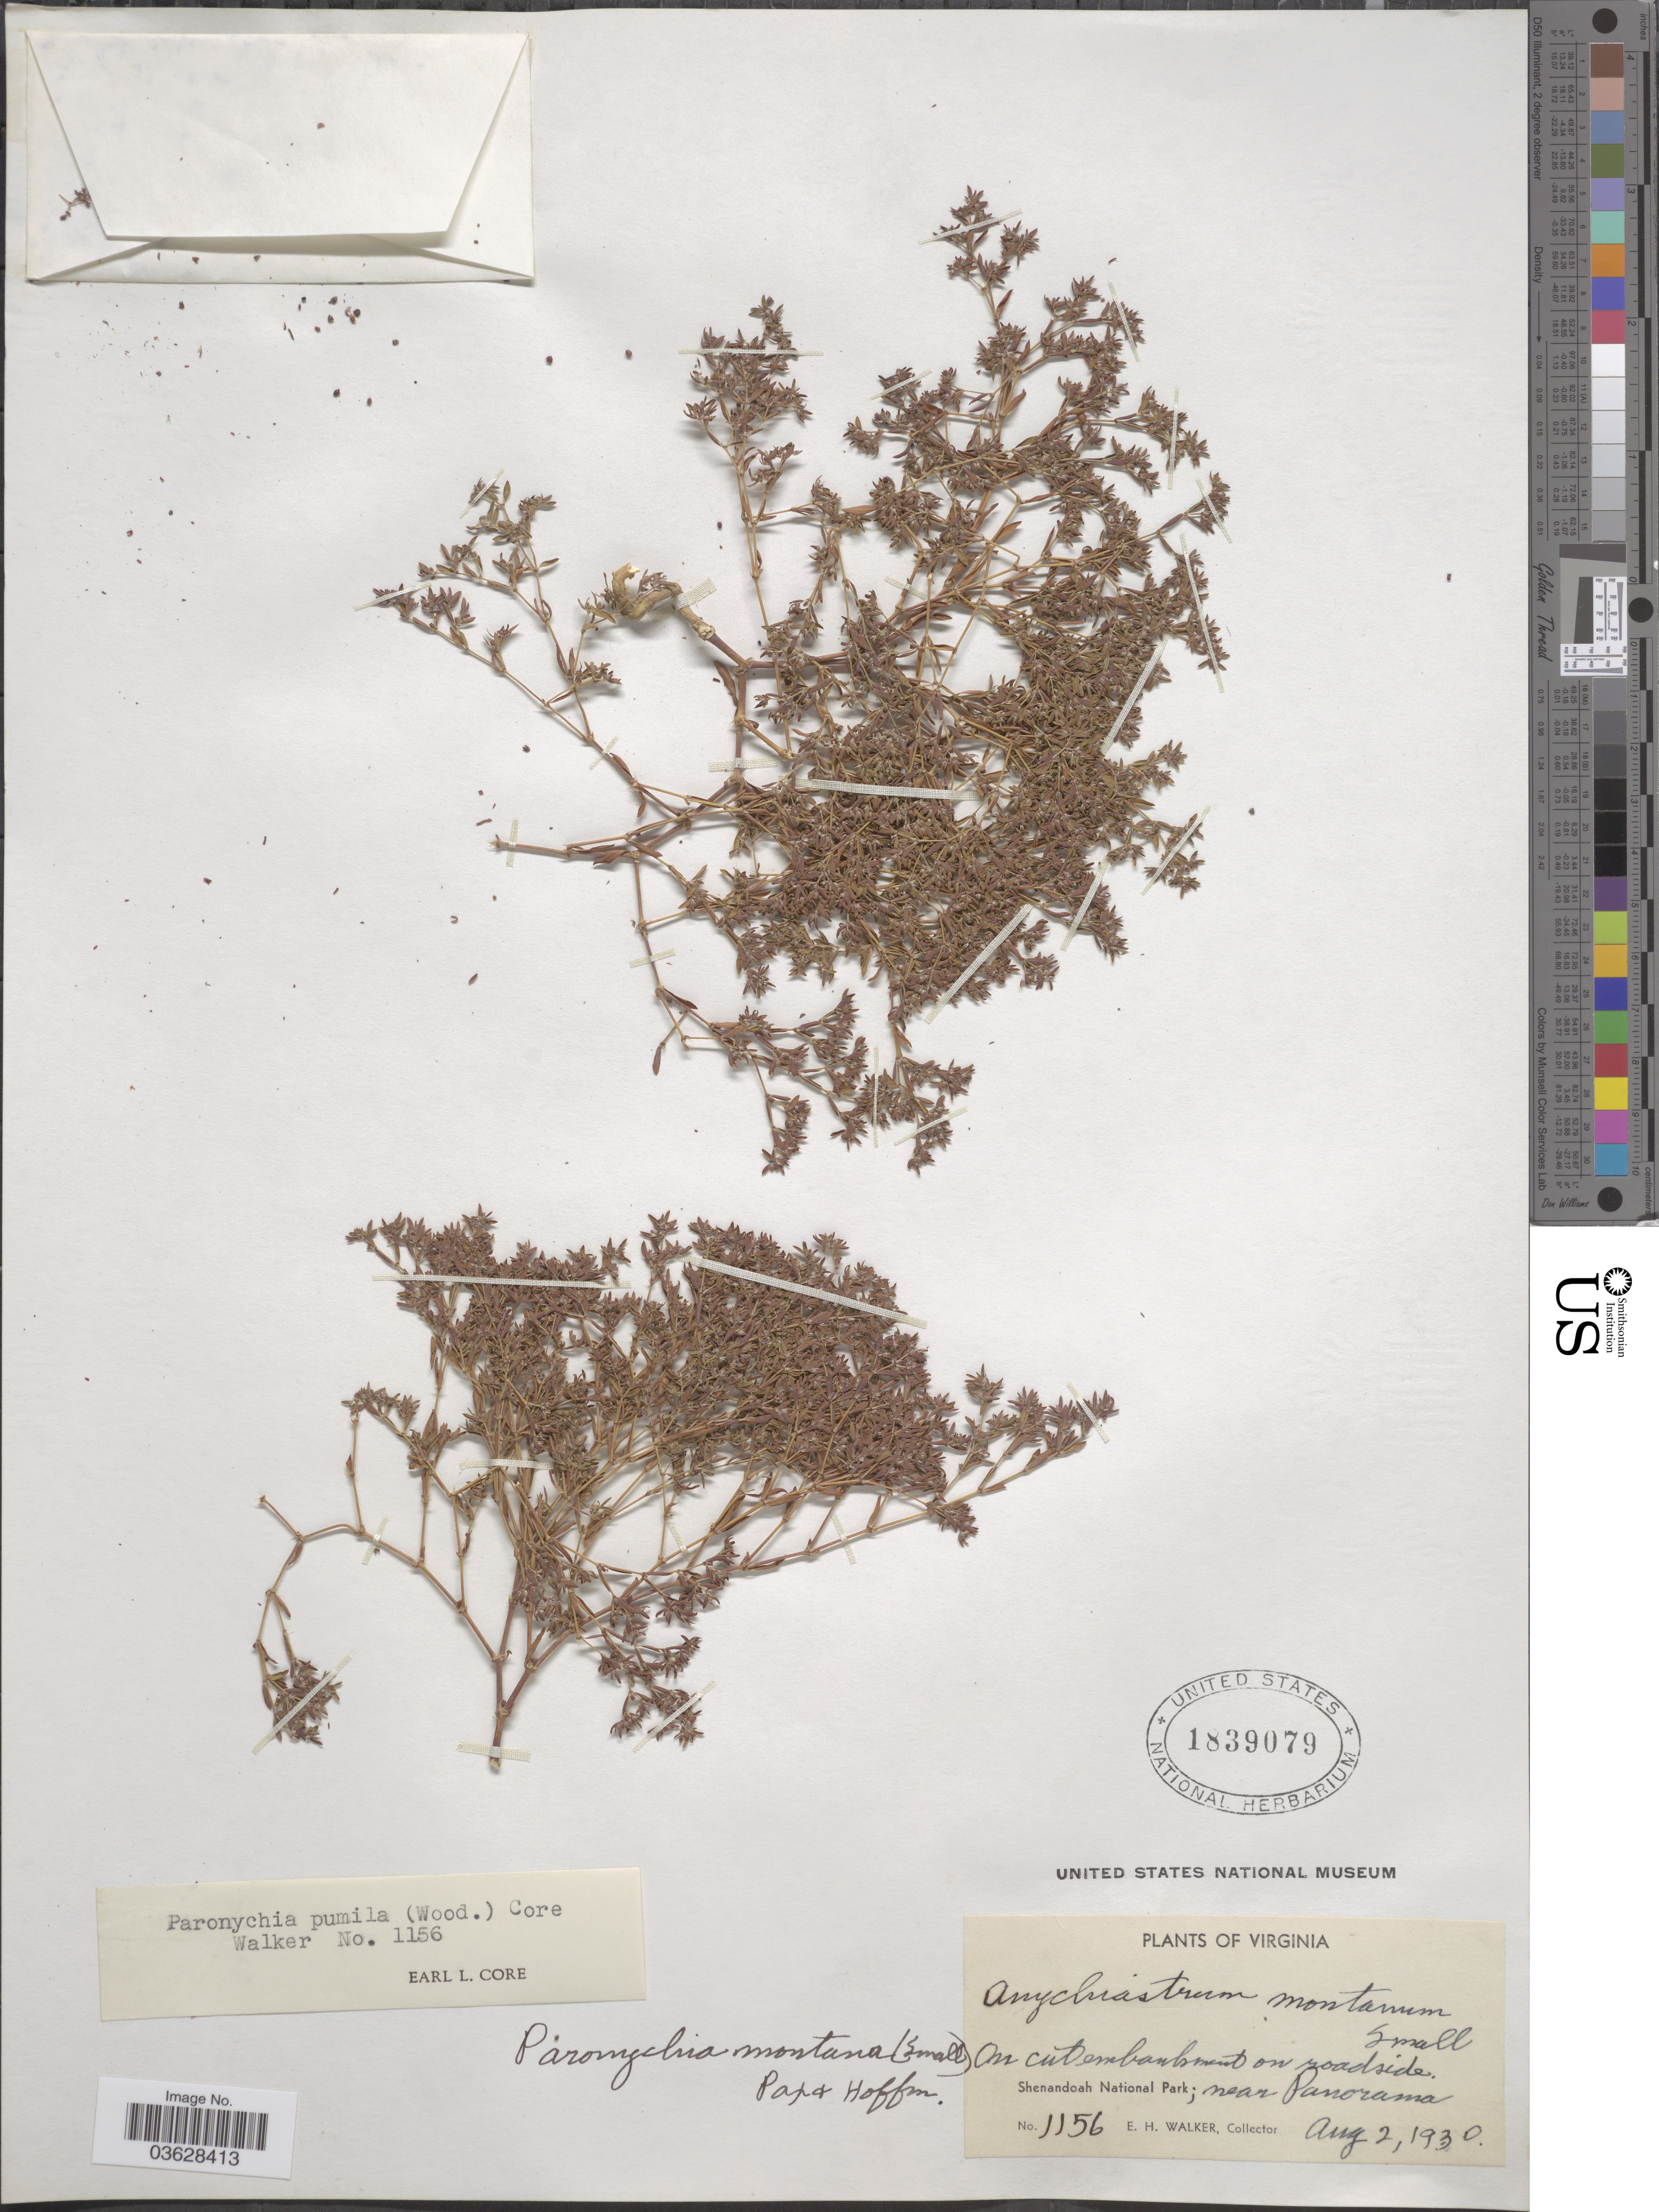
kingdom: Plantae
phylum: Tracheophyta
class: Magnoliopsida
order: Caryophyllales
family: Caryophyllaceae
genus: Paronychia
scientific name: Paronychia fastigiata var. pumila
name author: (Alph. Wood) Fernald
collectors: E. H. Walker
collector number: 1156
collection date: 1930-08-02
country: United States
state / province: Virginia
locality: Shenandoah National Park; near Panorama.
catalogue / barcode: US 1839079